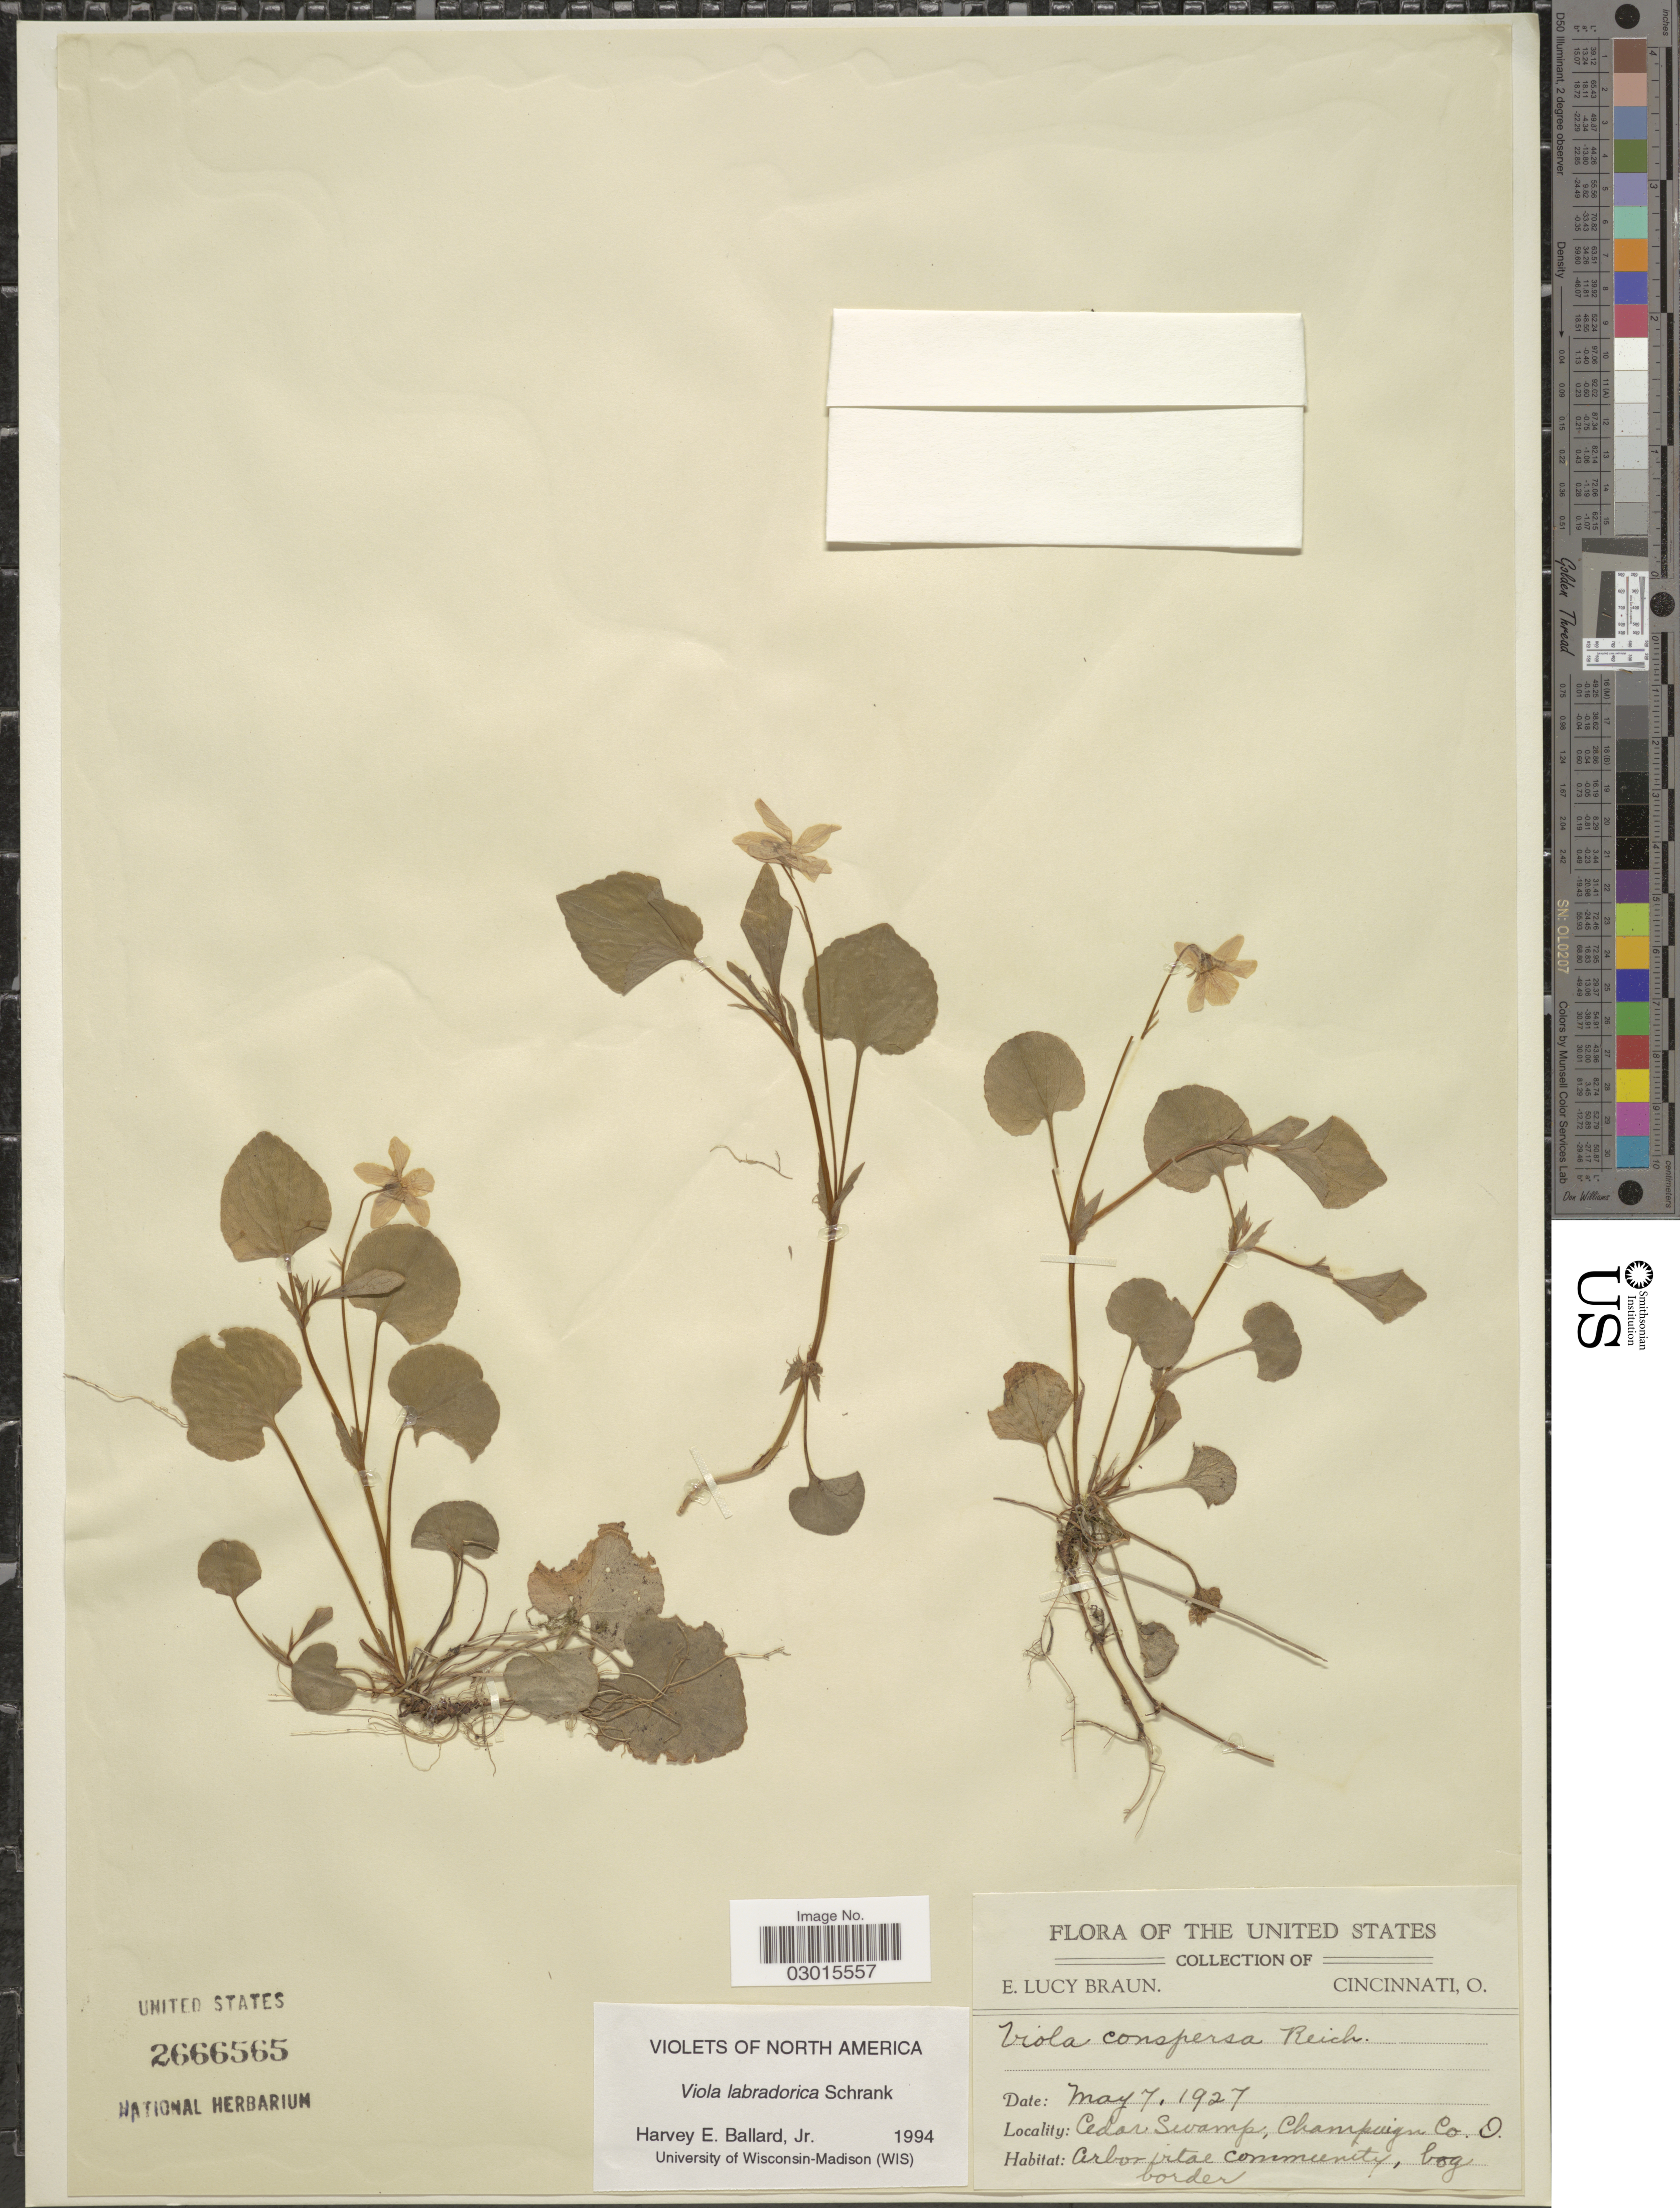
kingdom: Plantae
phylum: Tracheophyta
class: Magnoliopsida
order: Malpighiales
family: Violaceae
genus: Viola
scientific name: Viola labradorica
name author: Schrank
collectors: E. L. Braun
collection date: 1927-05-07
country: United States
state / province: Ohio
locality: Cedar Swamp; Champaign Co. O.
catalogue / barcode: US 2666565